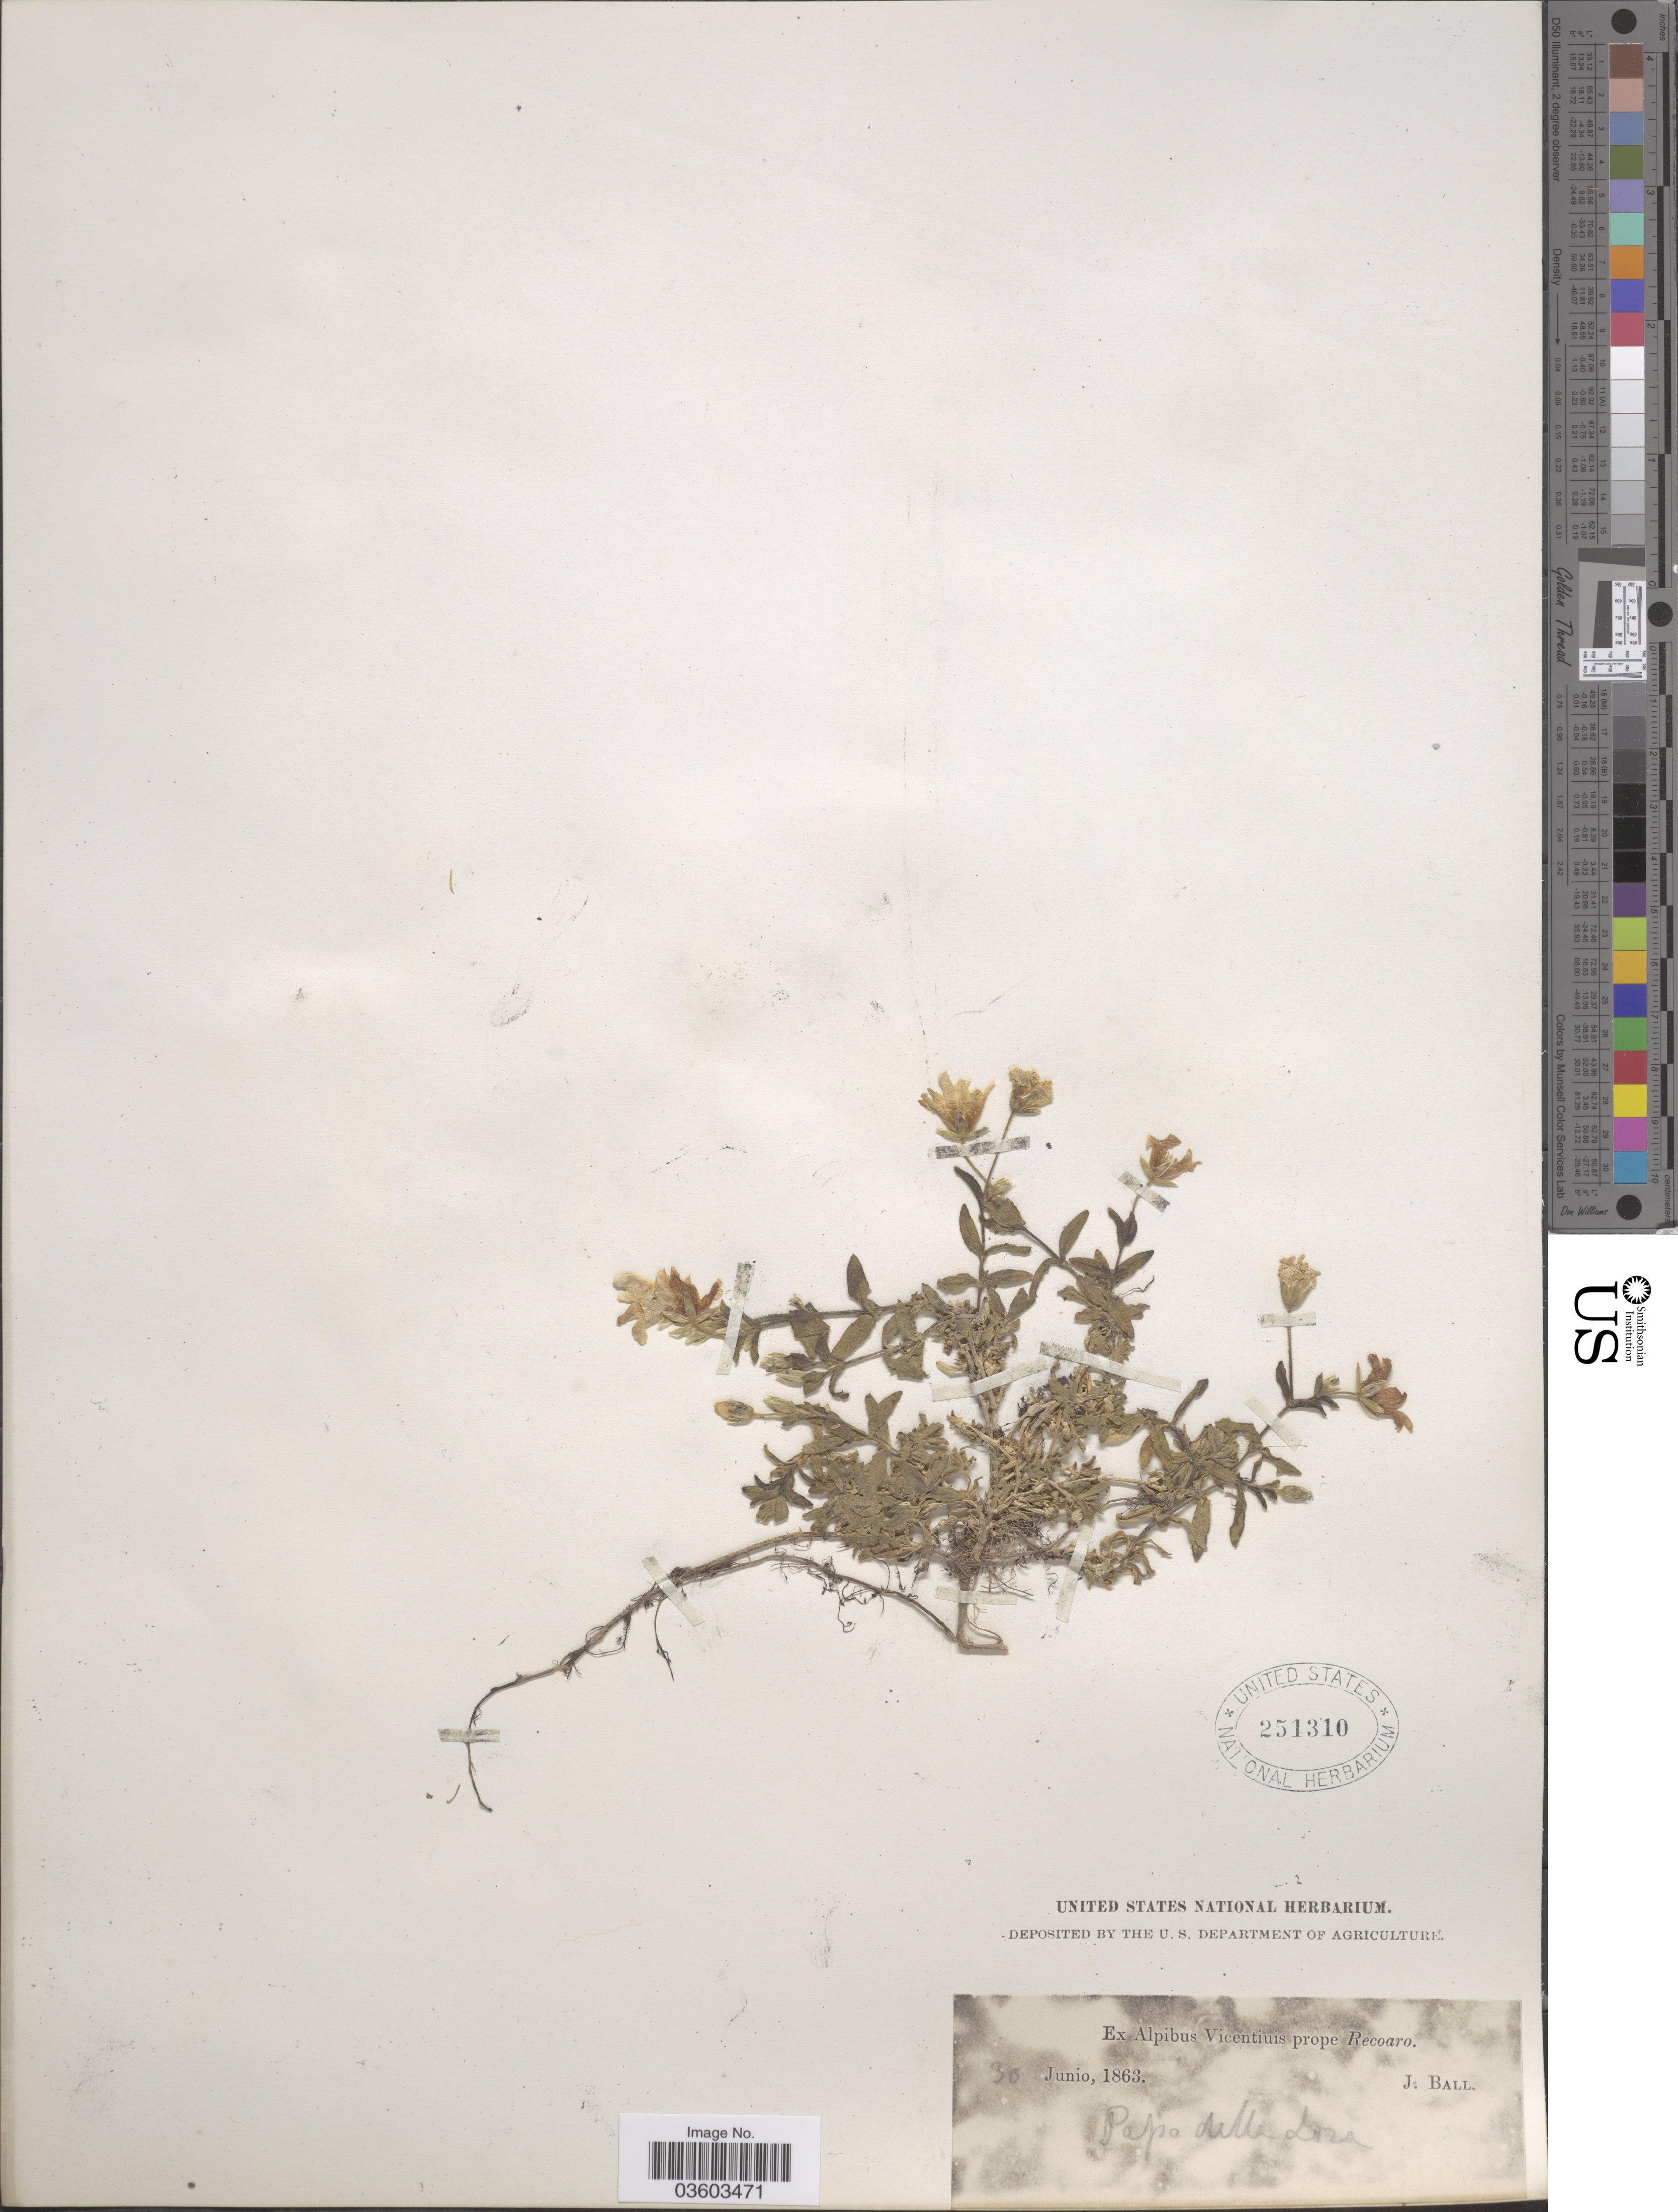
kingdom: Plantae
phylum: Tracheophyta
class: Magnoliopsida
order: Caryophyllales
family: Caryophyllaceae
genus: Cerastium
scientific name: Cerastium sp.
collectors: J. Ball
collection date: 1863-06-30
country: Italy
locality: Ex Alpibus Vicentiuis prope Recoaro. Passo della lora.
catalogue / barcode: US 251310